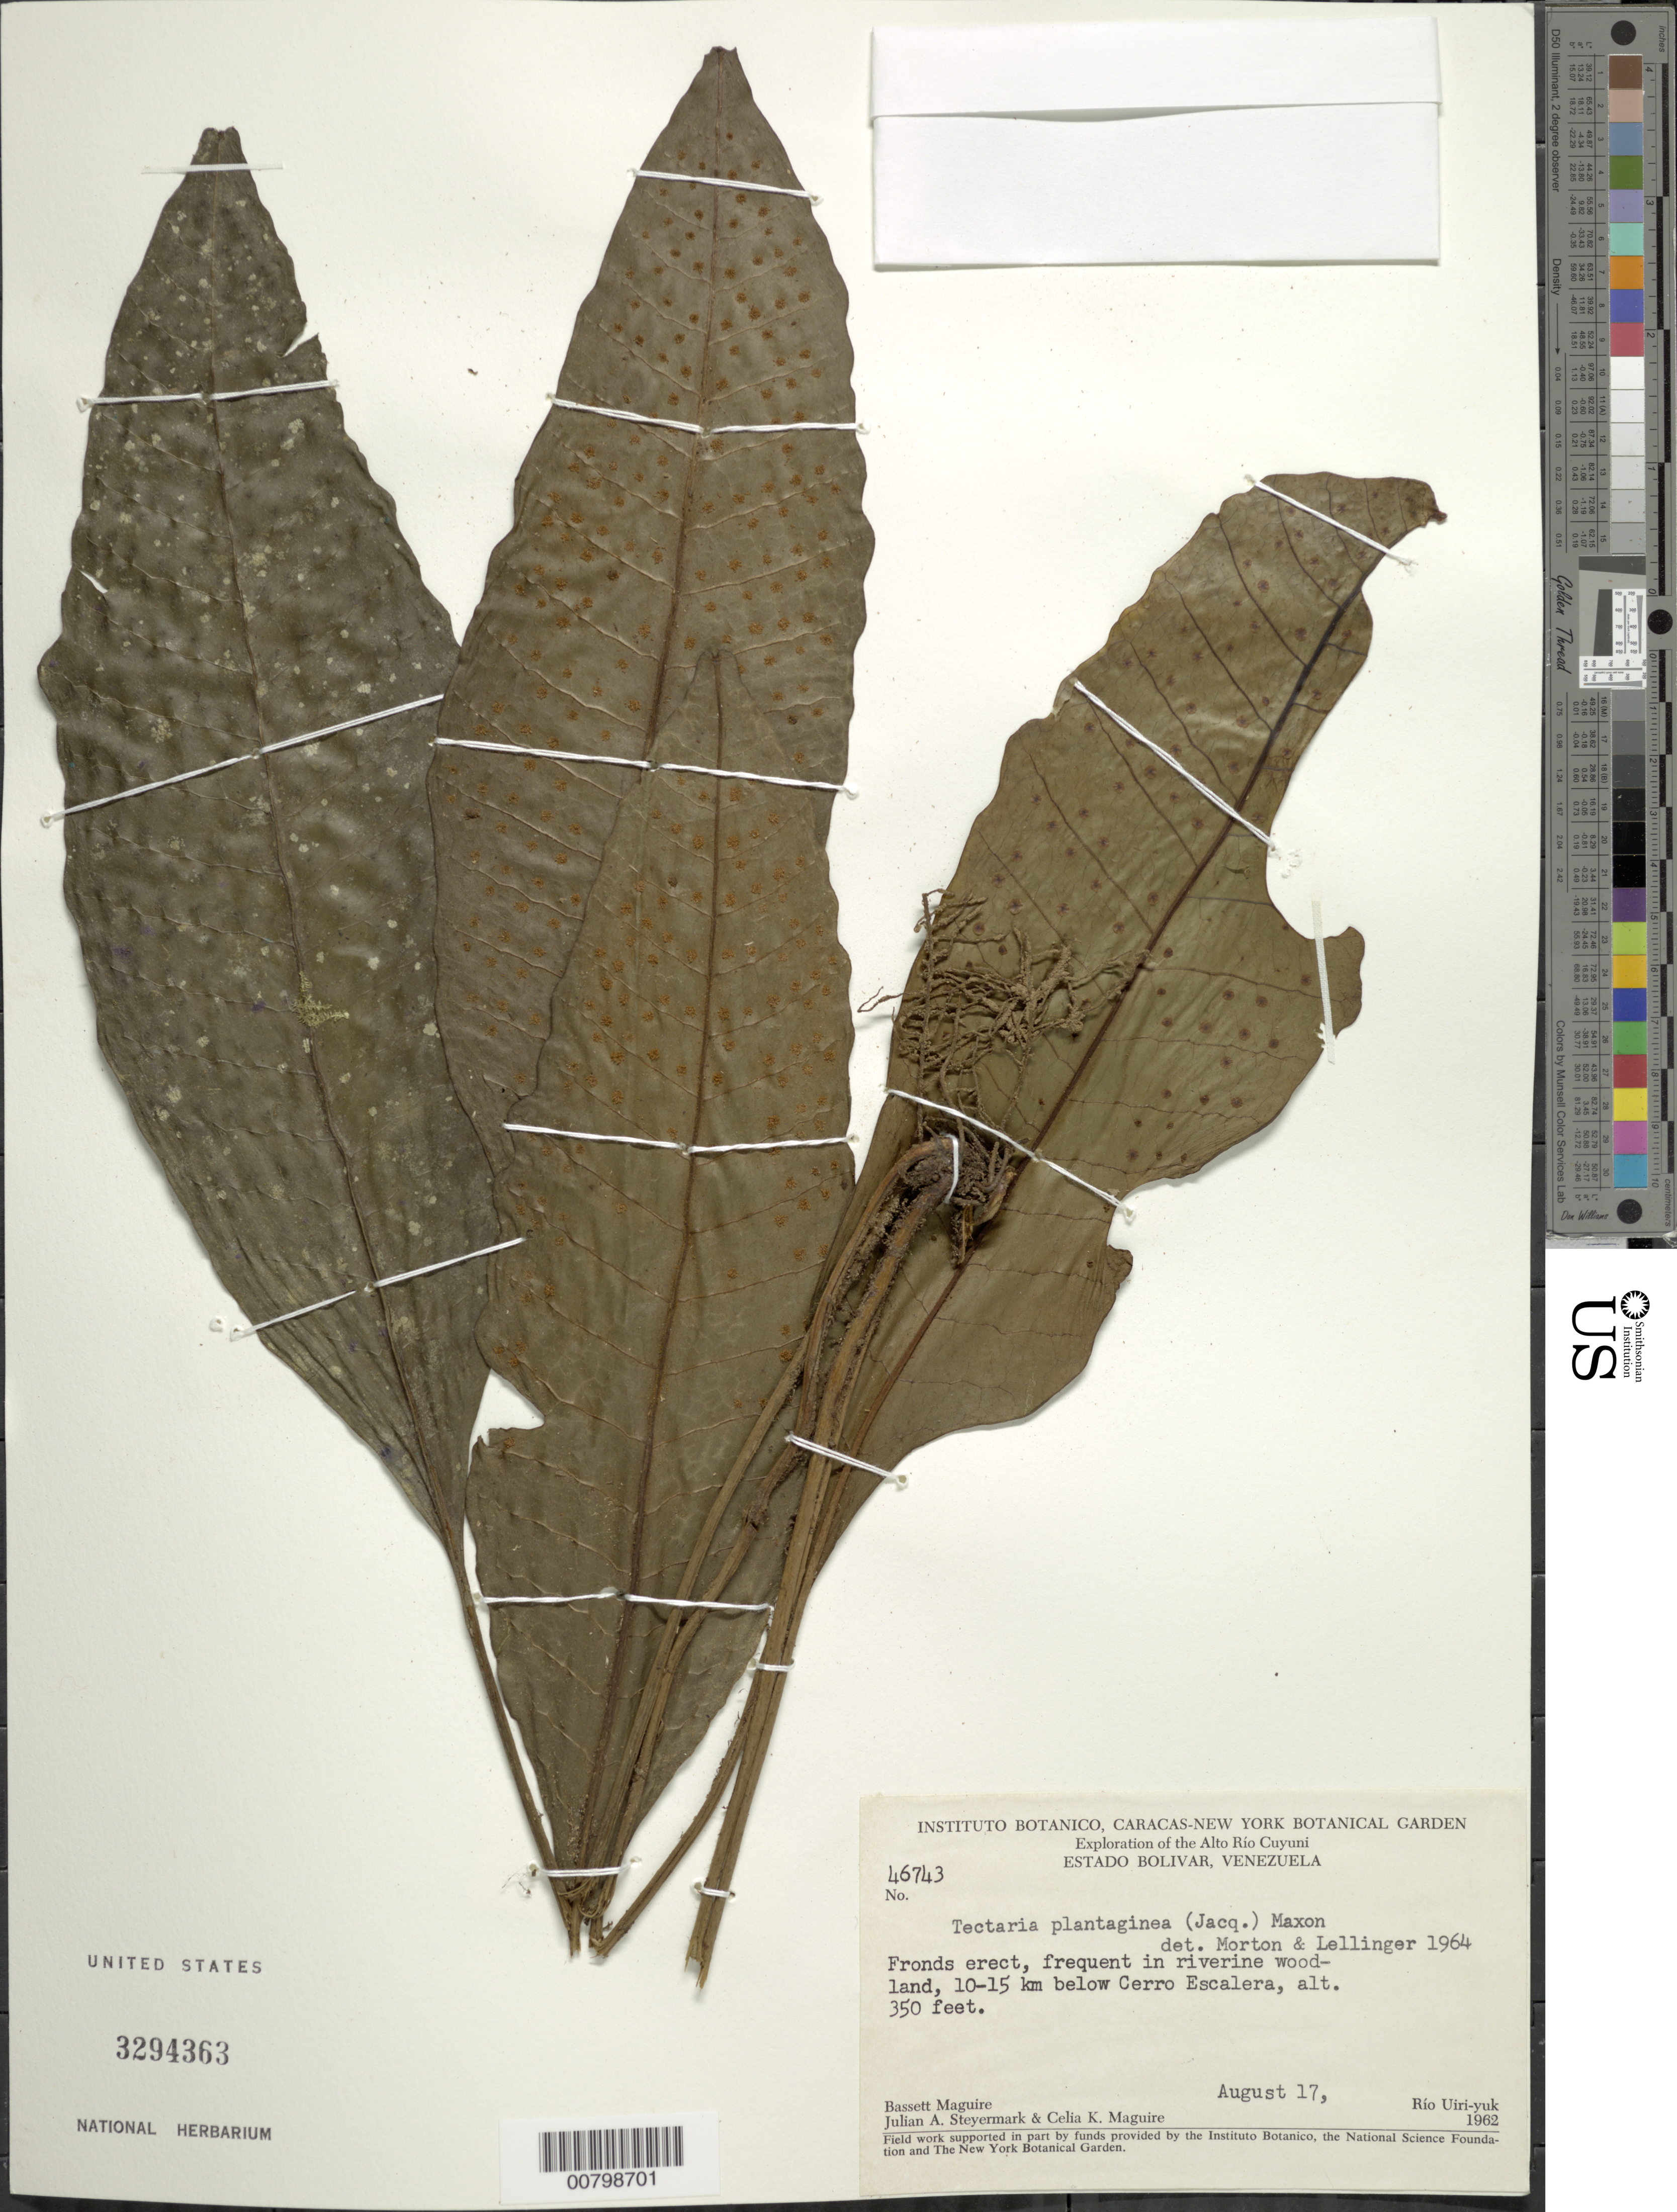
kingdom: Plantae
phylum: Tracheophyta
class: Polypodiopsida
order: Polypodiales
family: Tectariaceae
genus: Tectaria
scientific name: Tectaria plantaginea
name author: (Jacq.) Maxon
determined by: Morton, C. V.; Lellinger, D. B.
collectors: B. Maguire, C. K. Maguire & G. Wilson-Browne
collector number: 46743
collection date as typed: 17-Aug-62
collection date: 1962-08-17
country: Venezuela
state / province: Bolívar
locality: Alto Río Cuyuni, Río Uiri-yuk, 10-15 km below Cerro La Escalera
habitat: Riverine woodland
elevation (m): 107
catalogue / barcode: US 3294363